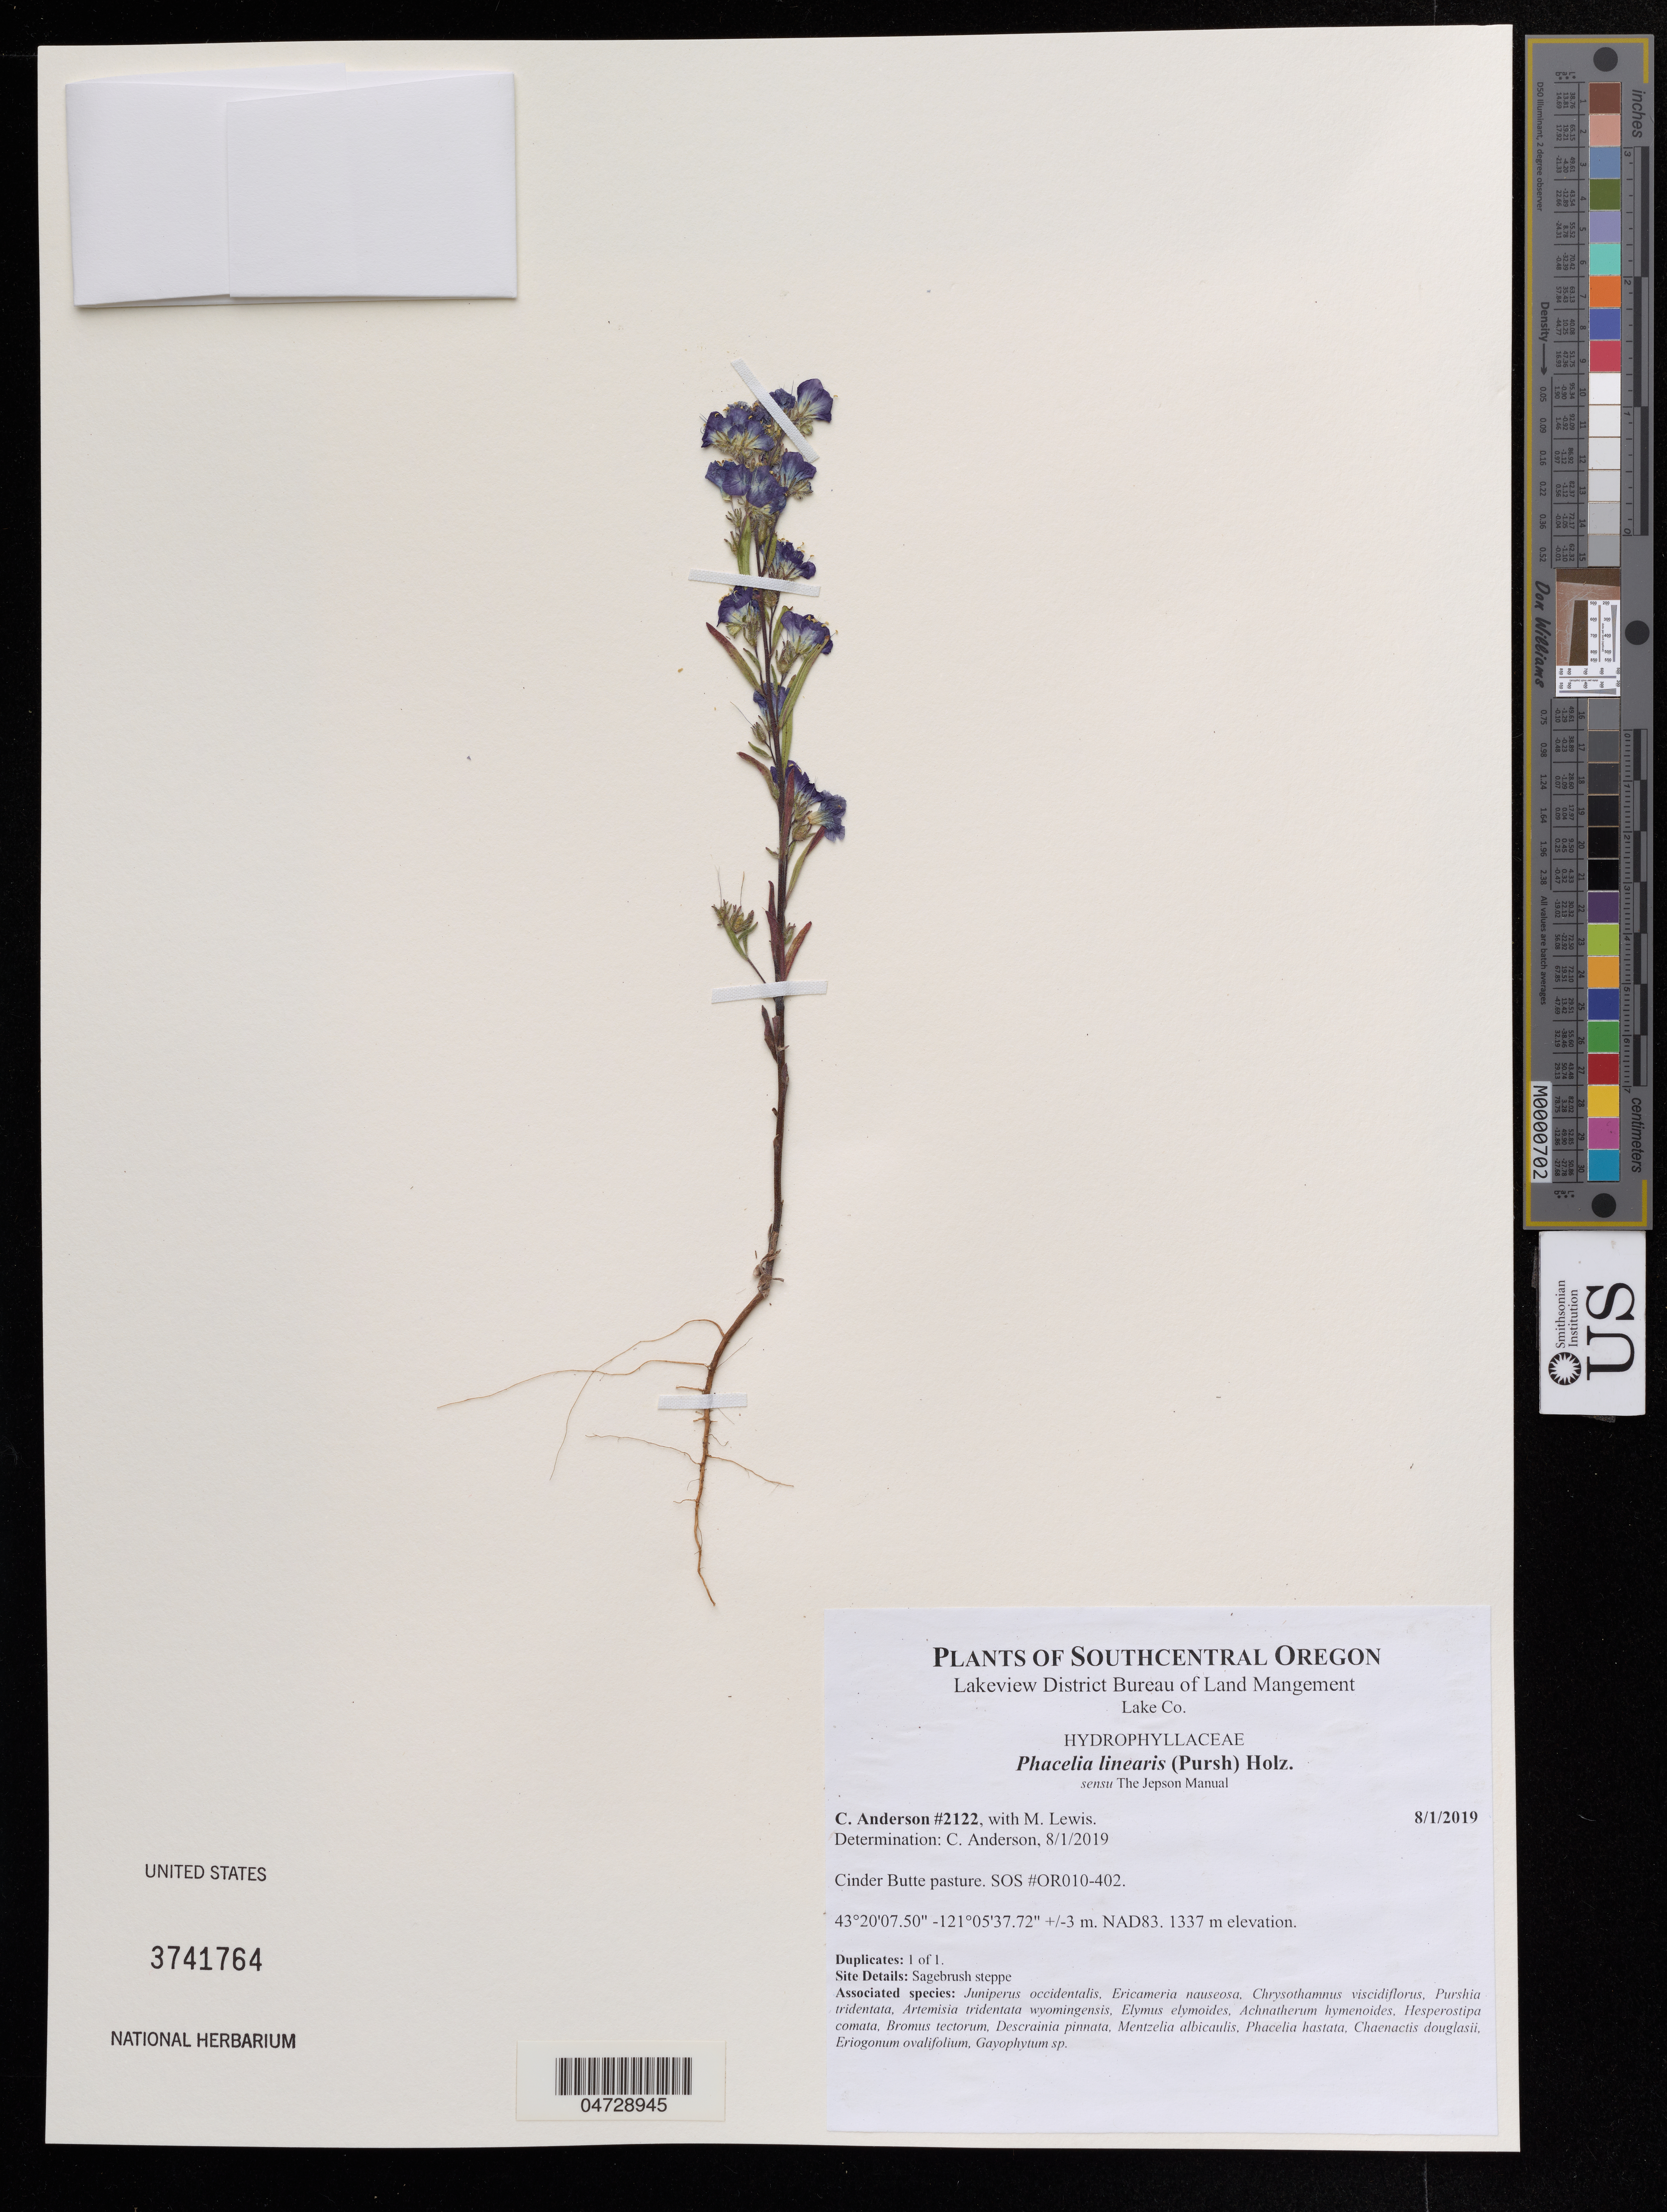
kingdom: Plantae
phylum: Tracheophyta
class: Magnoliopsida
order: Boraginales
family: Hydrophyllaceae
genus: Phacelia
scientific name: Phacelia linearis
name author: (Pursh) Holz.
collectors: C. Anderson & M. Lewis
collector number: OR010-402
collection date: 2019-01-08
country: United States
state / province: Oregon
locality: Southcentral Oregon, Lakeview District Bureau of Land Mangement, Lake Co.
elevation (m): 1337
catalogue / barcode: US 3741764